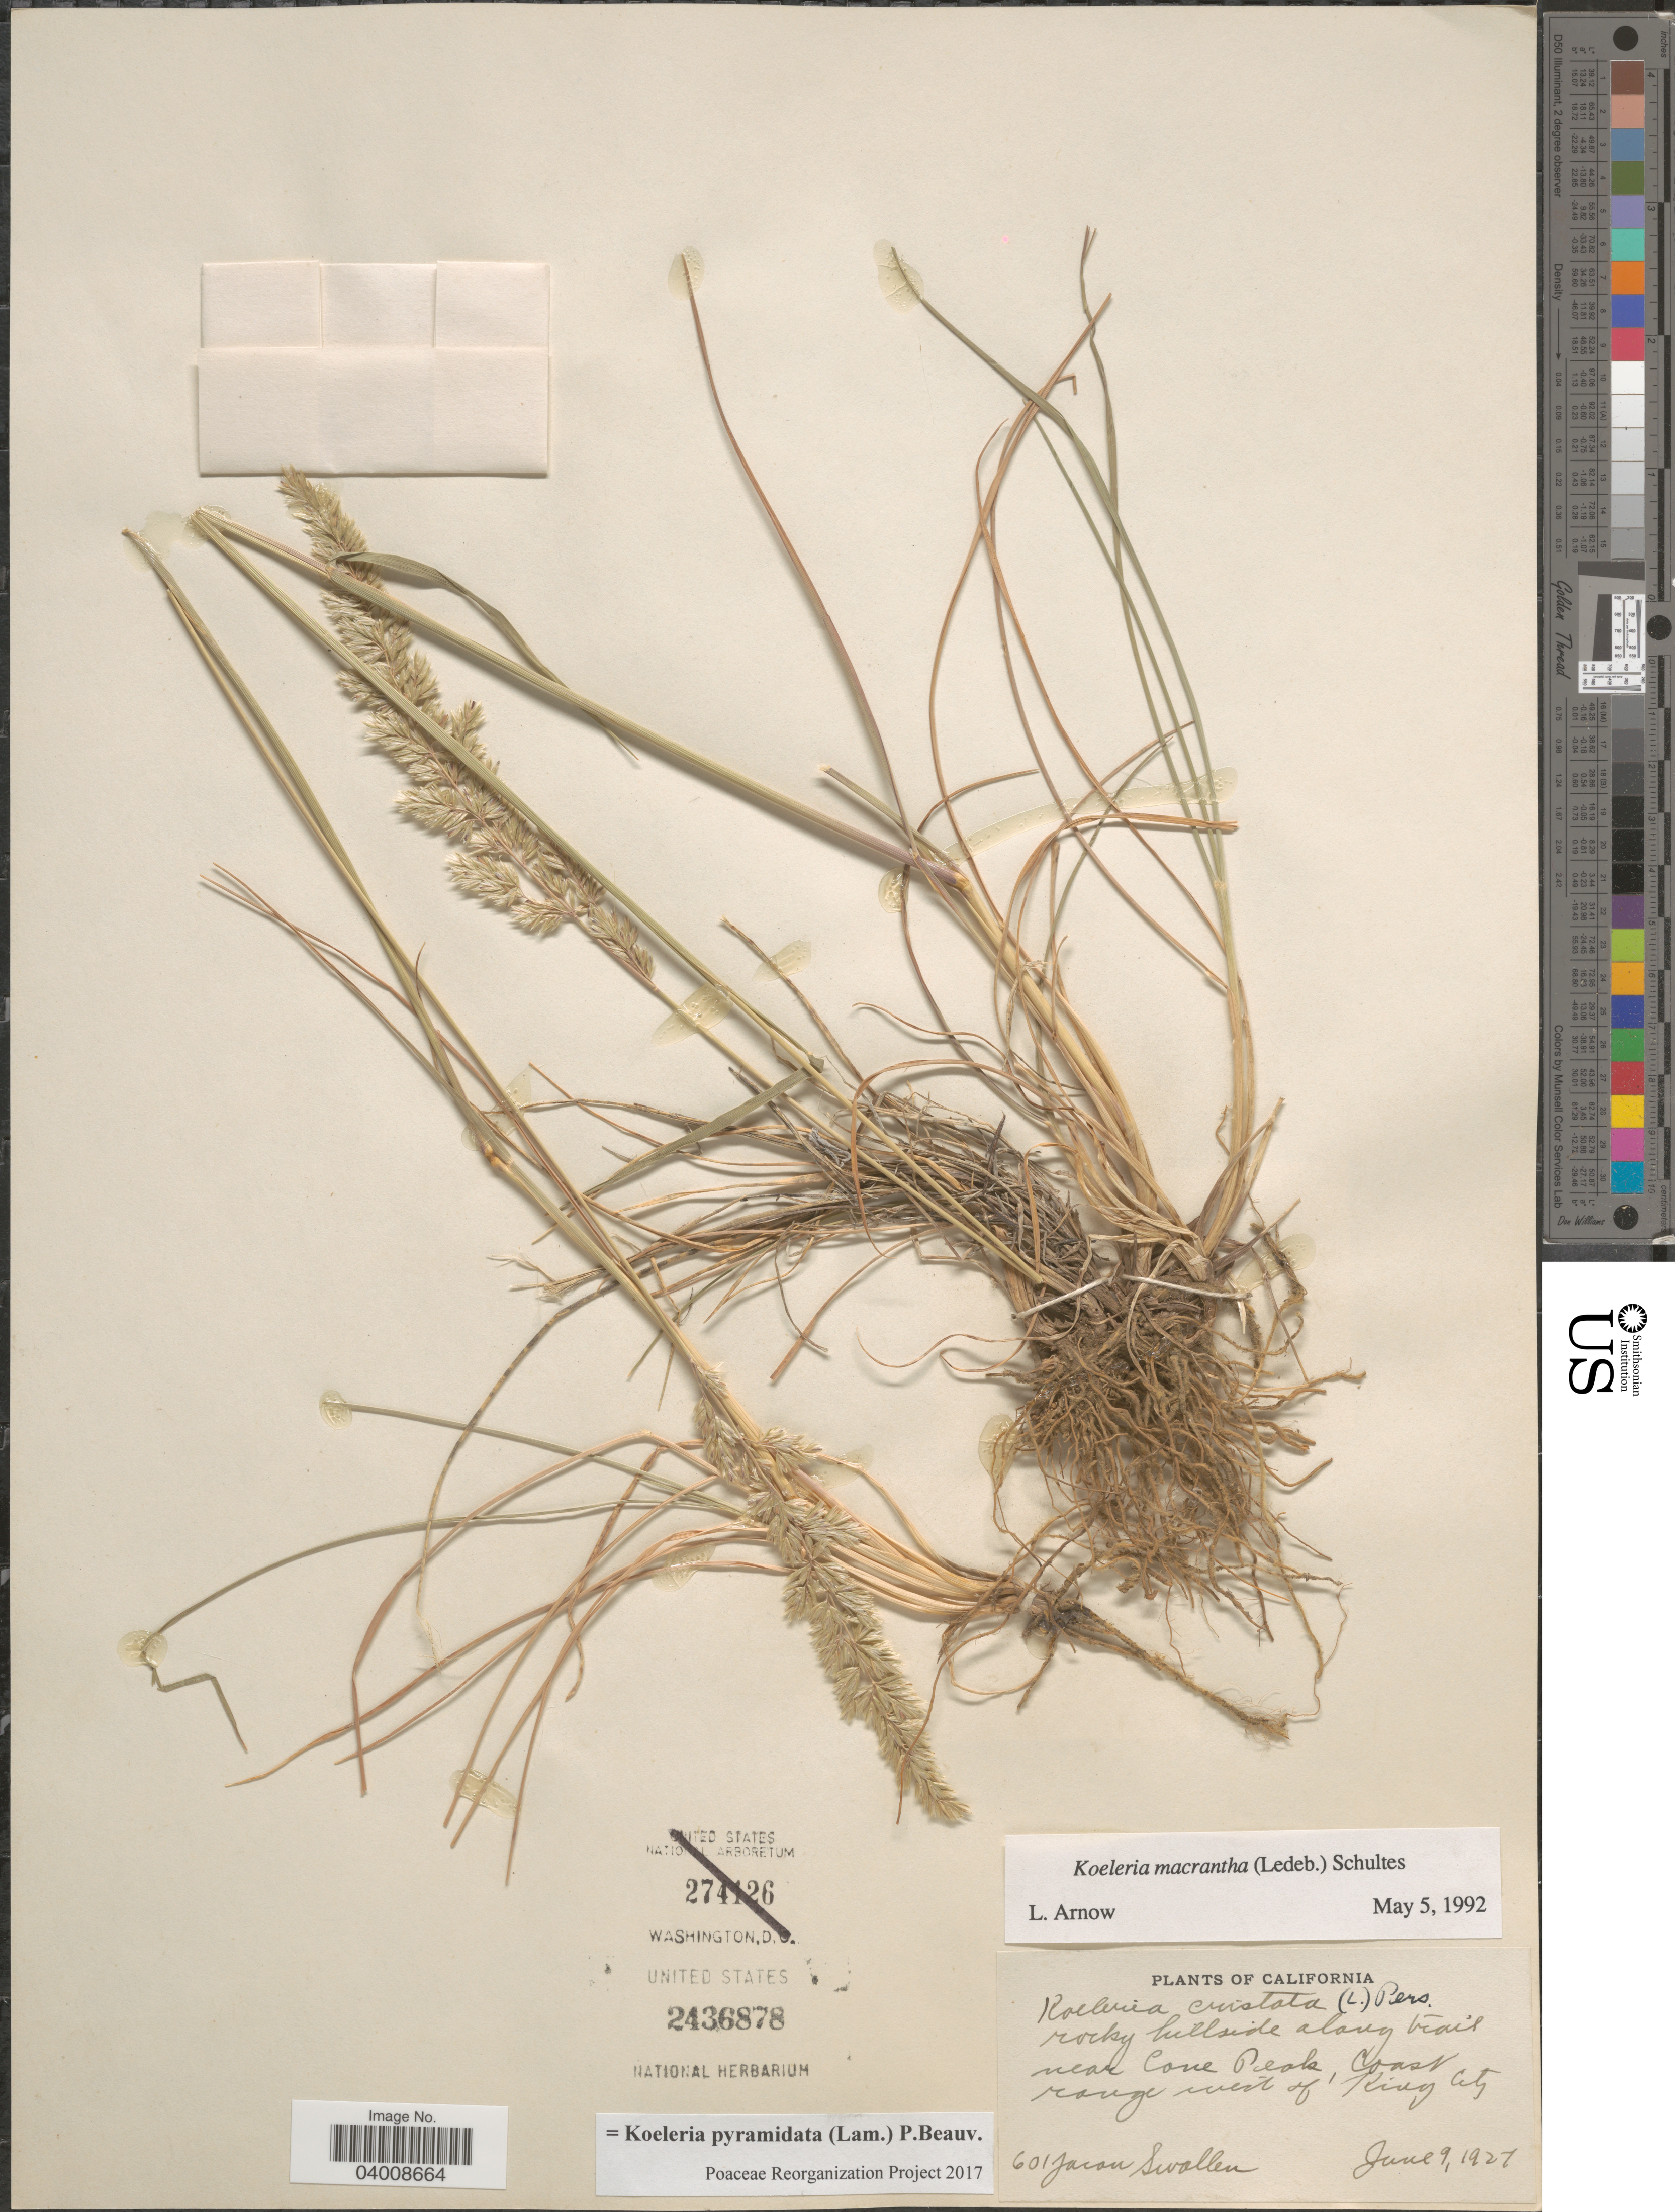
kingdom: Plantae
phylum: Tracheophyta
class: Liliopsida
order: Poales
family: Poaceae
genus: Koeleria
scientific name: Koeleria pyramidata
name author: (Lam.) P. Beauv.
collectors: J. R. Swallen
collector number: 601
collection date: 1927-06-09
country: United States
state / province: California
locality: Rocky hillside along trail near Cone Peak, Coast range west of King City.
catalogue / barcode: US 2436878